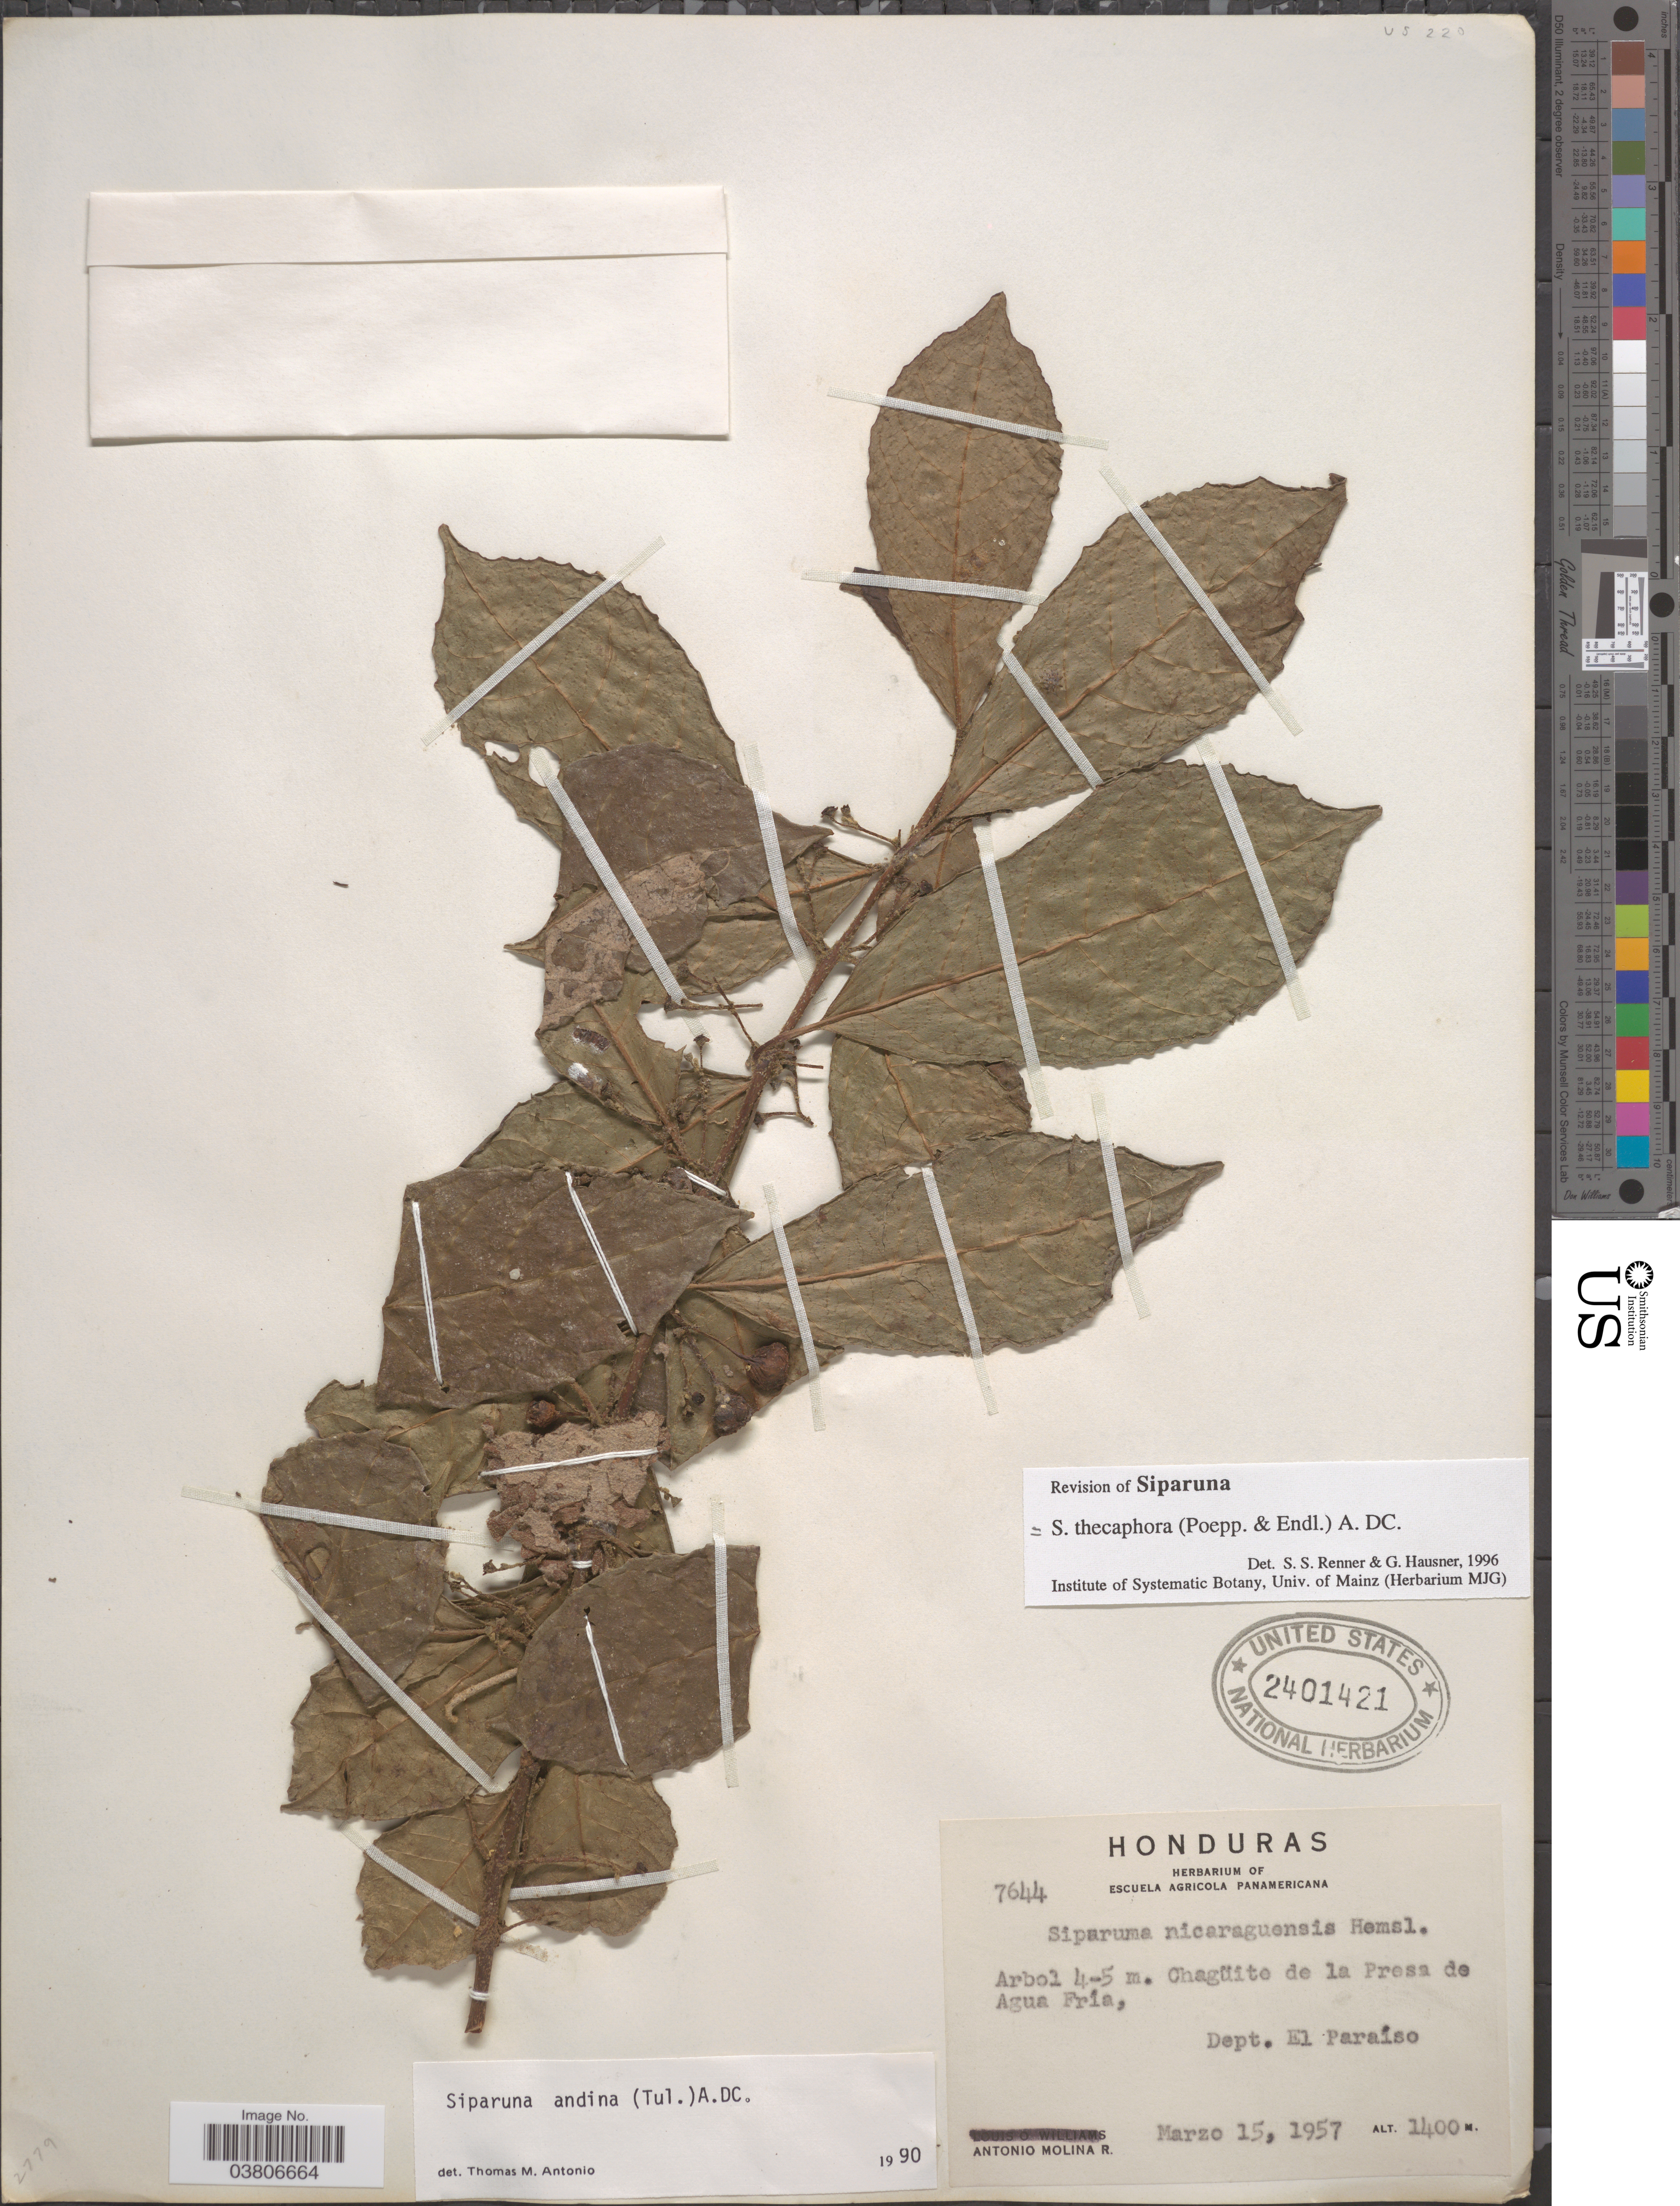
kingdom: Plantae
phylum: Tracheophyta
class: Magnoliopsida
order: Laurales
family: Siparunaceae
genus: Siparuna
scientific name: Siparuna thecaphora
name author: (Poepp. & Endl.) A. DC.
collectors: A. Molina R.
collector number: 7644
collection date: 1957-03-15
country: Honduras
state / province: El Paraiso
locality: Chagüite de la Presa de Agua Fría, Dept. El Paraíso.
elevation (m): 1400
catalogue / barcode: US 2401421